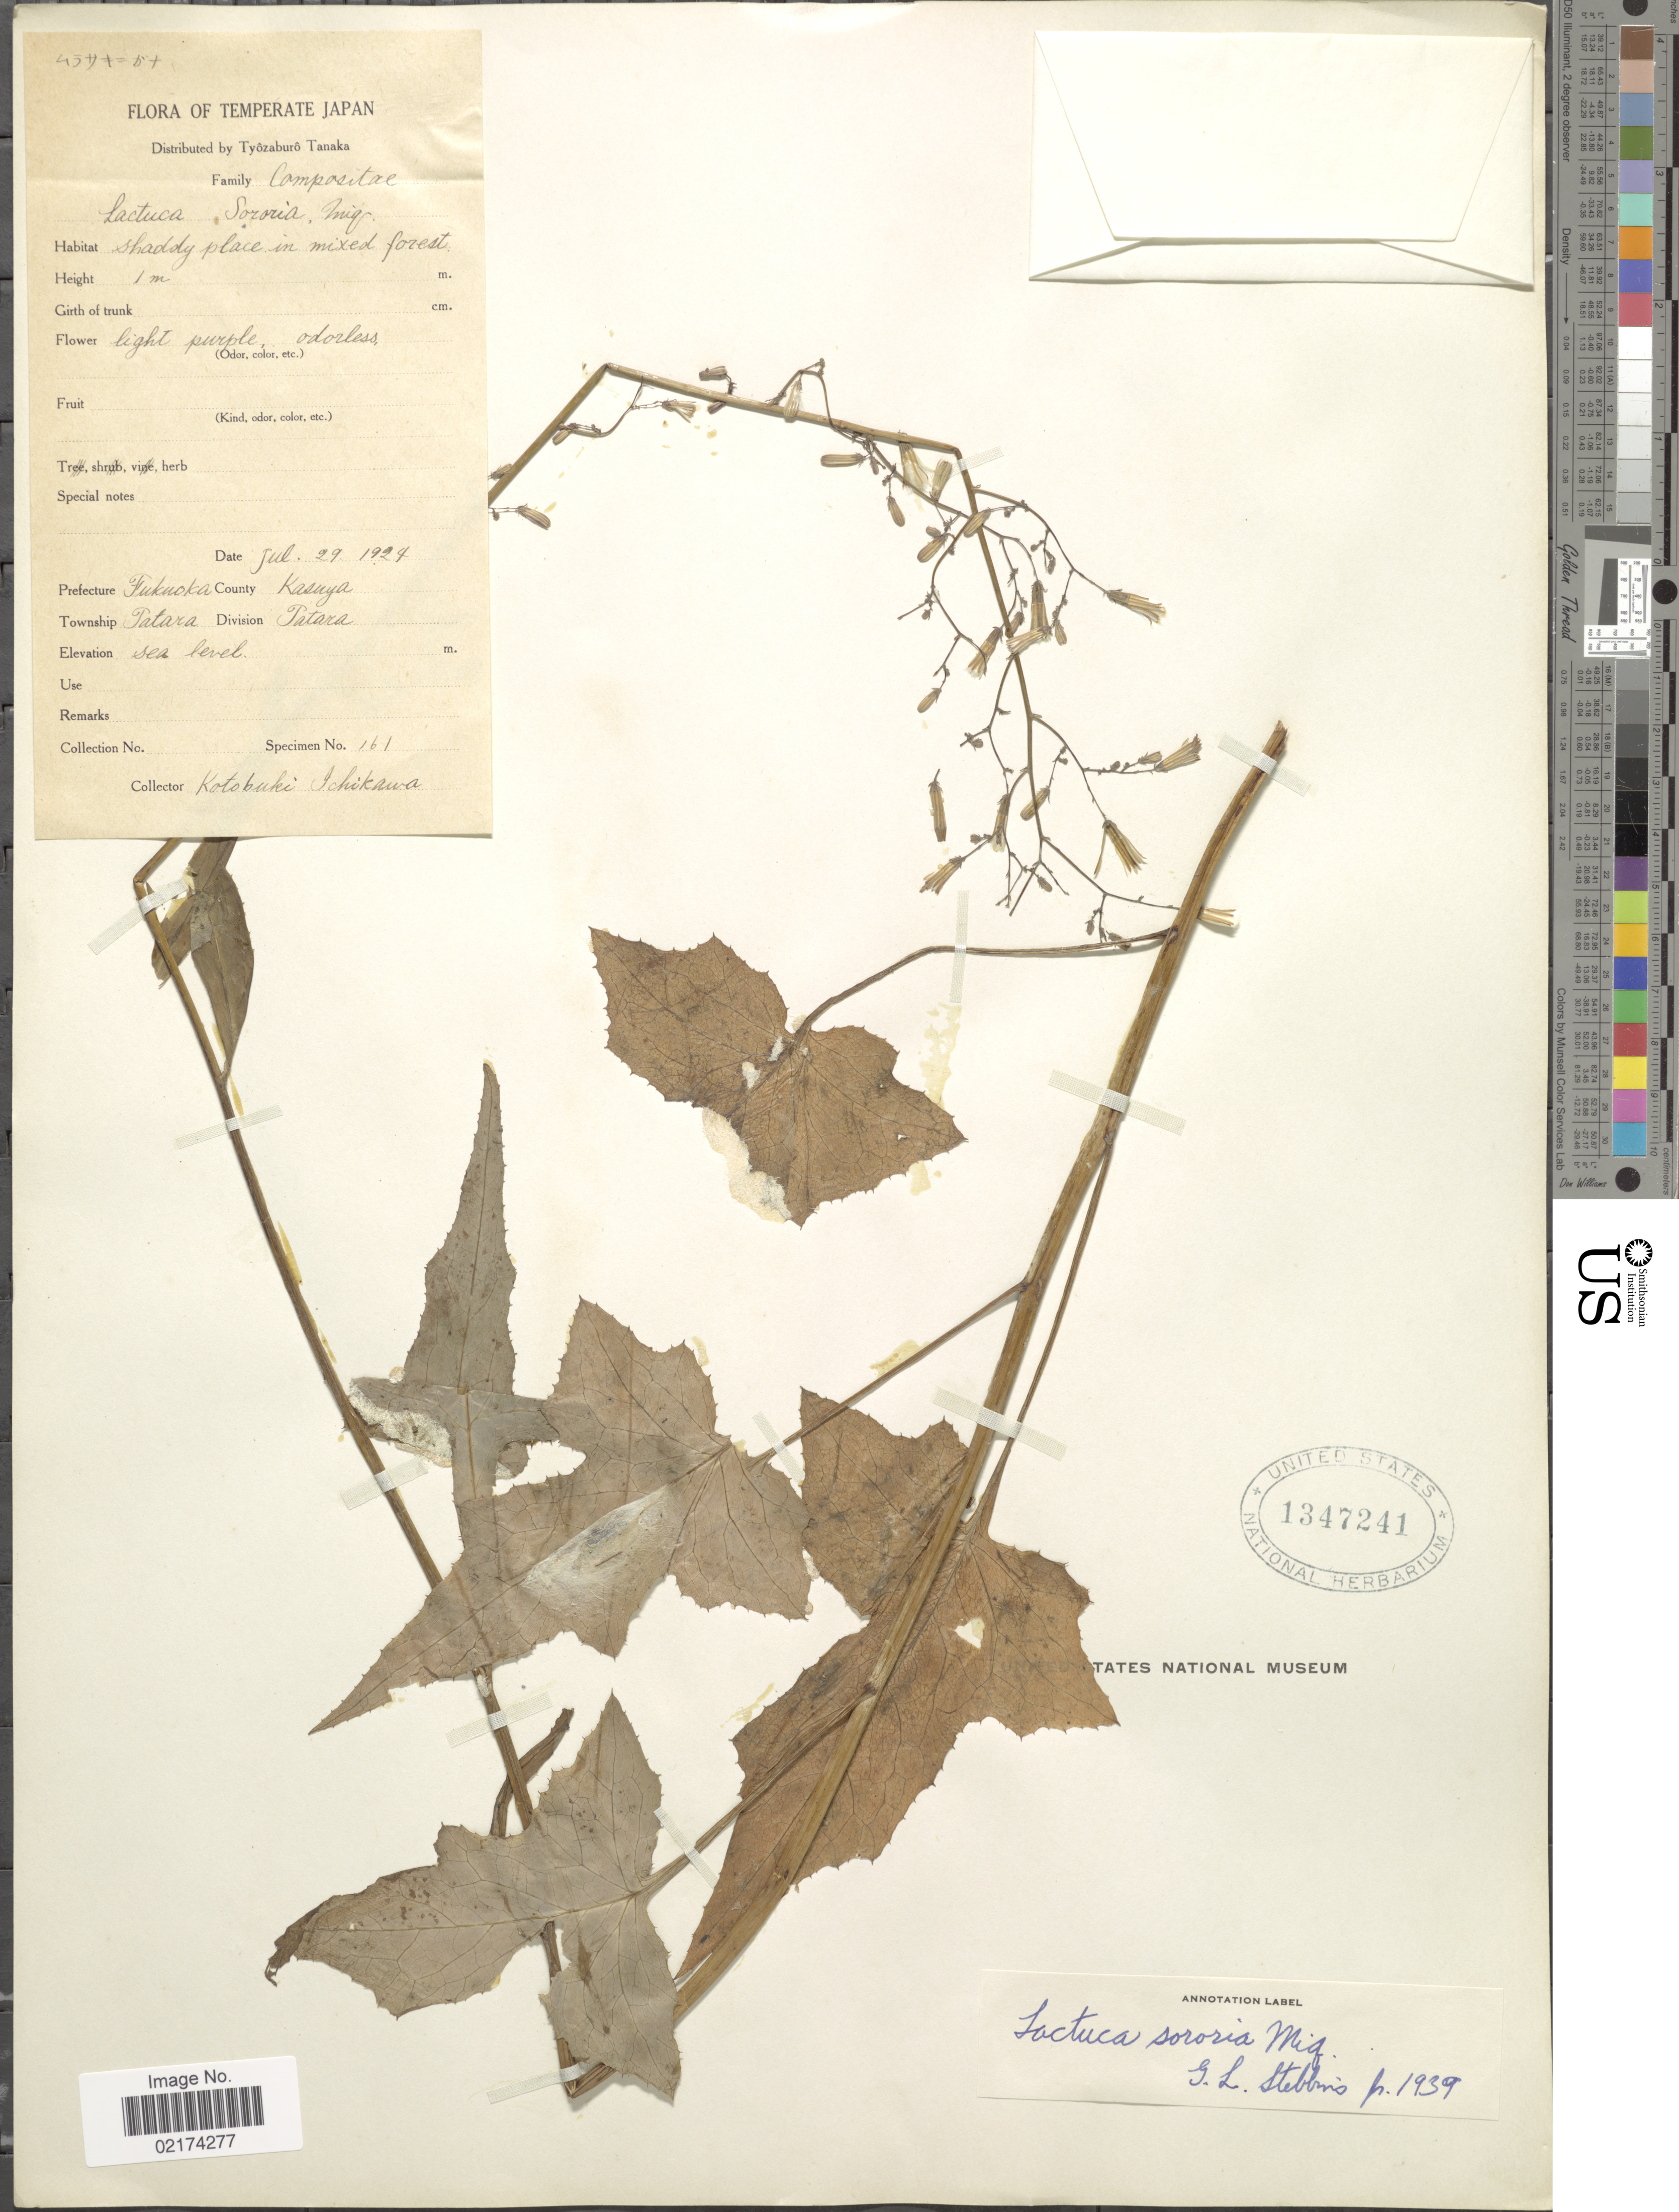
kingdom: Plantae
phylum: Tracheophyta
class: Magnoliopsida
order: Asterales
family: Asteraceae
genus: Paraprenanthes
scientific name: Paraprenanthes sororia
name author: (Miq.) C. Shih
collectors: K. Schikawa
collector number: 161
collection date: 1924-07-29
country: Japan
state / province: Hukuoka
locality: Prefecture Fukuoka, County Kasuya, Tatara, Division Tatara, Temperate Japan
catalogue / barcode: US 1347241